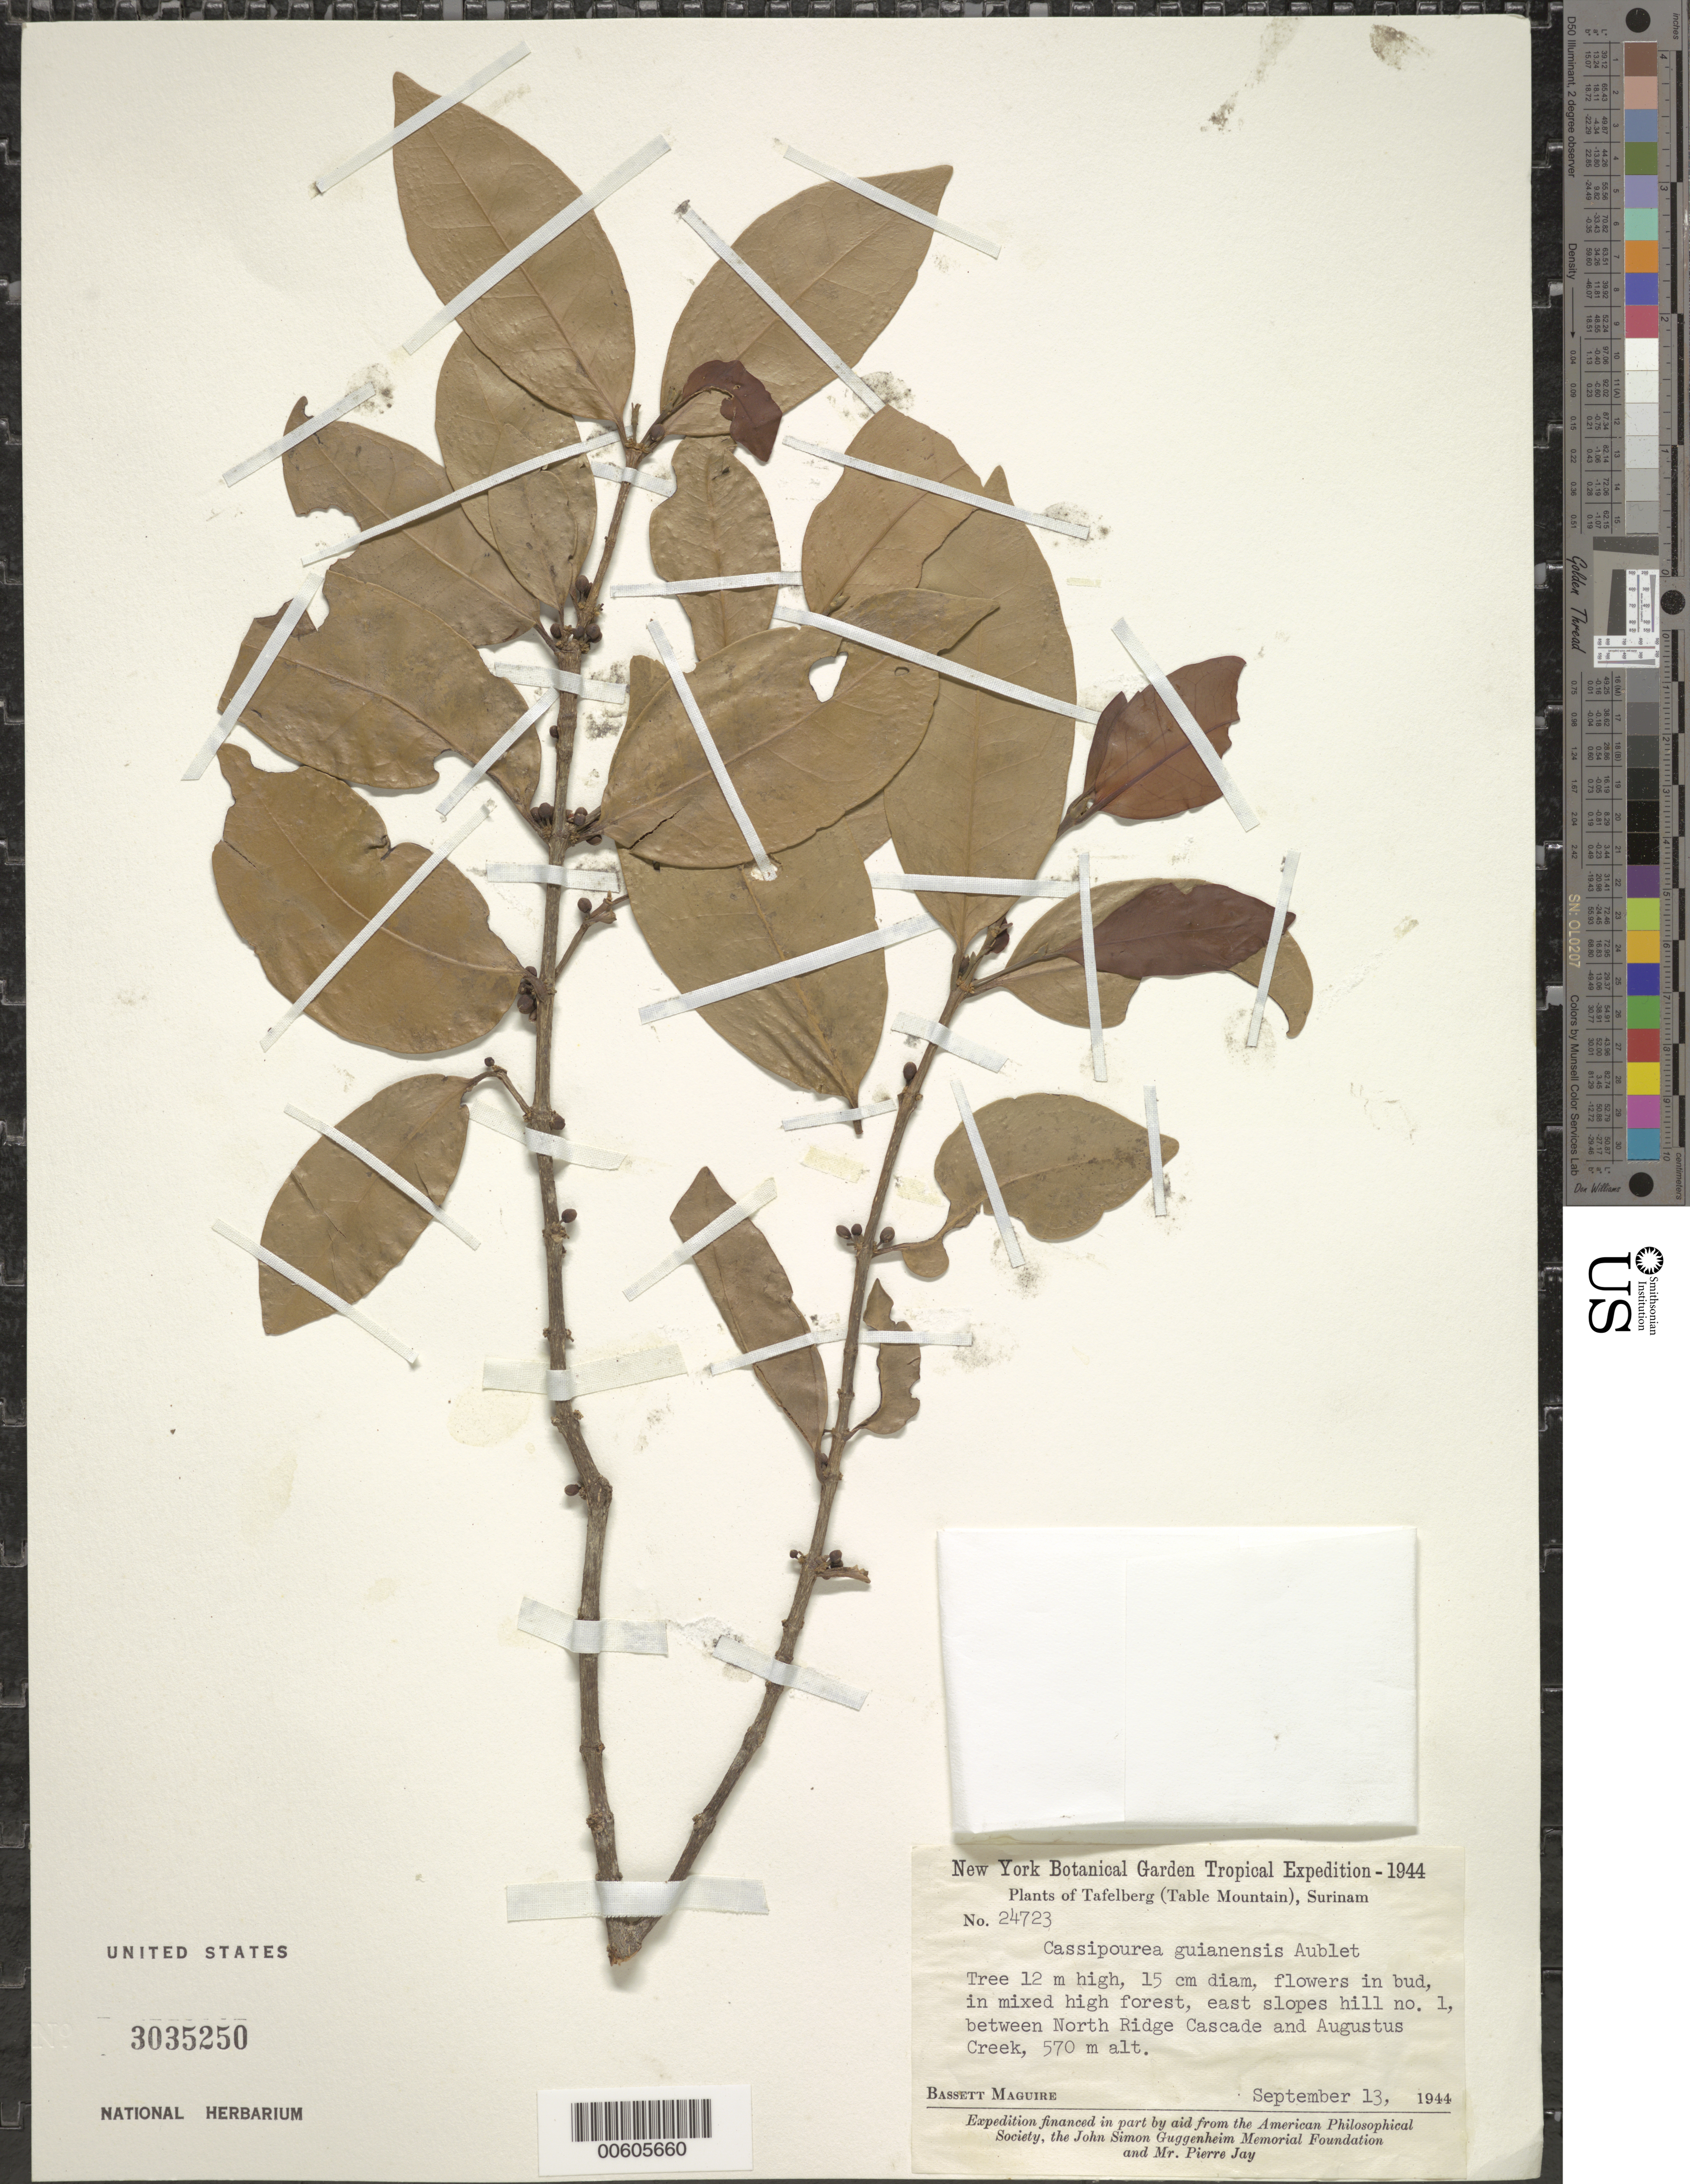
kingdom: Plantae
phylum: Tracheophyta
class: Magnoliopsida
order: Malpighiales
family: Rhizophoraceae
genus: Cassipourea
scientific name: Cassipourea guianensis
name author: Aubl.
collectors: B. Maguire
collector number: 24723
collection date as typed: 13-Sep-44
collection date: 1944-09-13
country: Suriname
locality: Tafelberg (Table Mountain), Hill no. 1; between North Ridge Cascade and Augustus Creek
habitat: Mixed high forest, east slopes hill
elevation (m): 570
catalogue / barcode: US 3035250